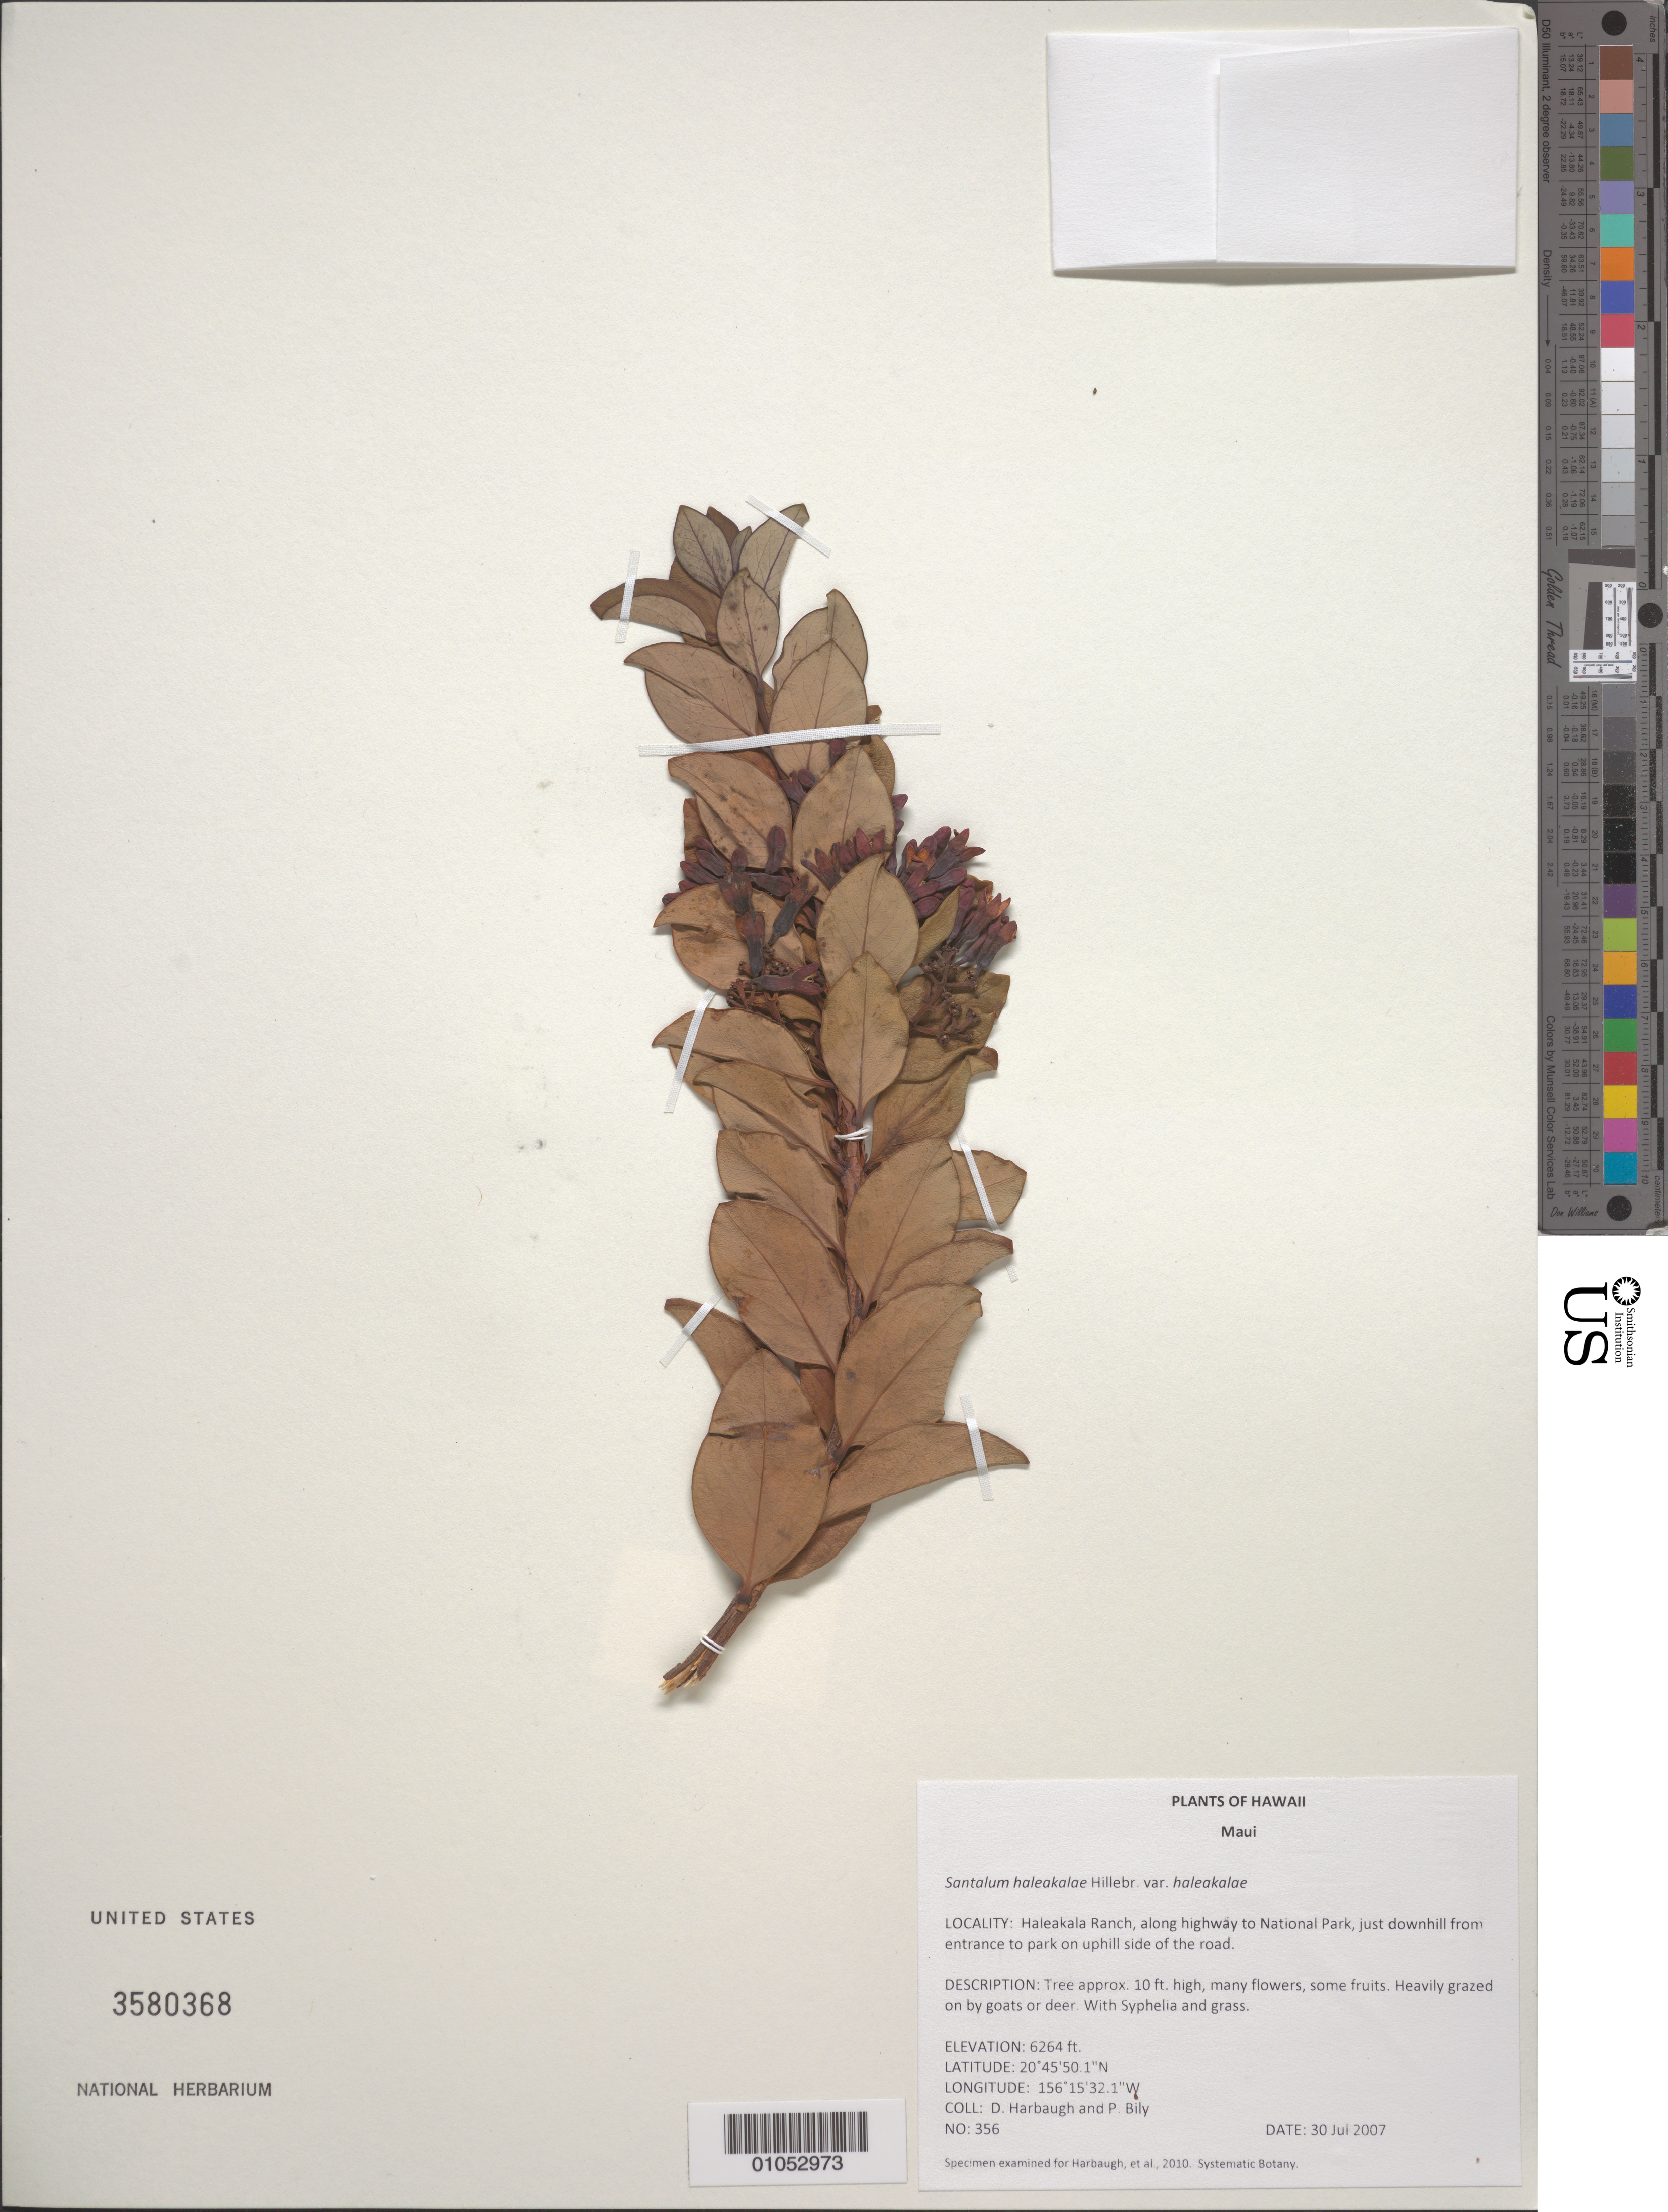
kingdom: Plantae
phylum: Tracheophyta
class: Magnoliopsida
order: Santalales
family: Santalaceae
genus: Santalum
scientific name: Santalum haleakalae var. haleakalae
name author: Hillebr.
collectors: D. Harbaugh & P. Bily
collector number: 356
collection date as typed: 30 Jul 2007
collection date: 2007-07-30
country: United States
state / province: Hawaii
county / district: Maui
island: Maui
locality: Haleakala Ranch, along highway to National Park, just downhill from entrance to park on uphill side of road.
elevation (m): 1909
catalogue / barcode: US 3580368